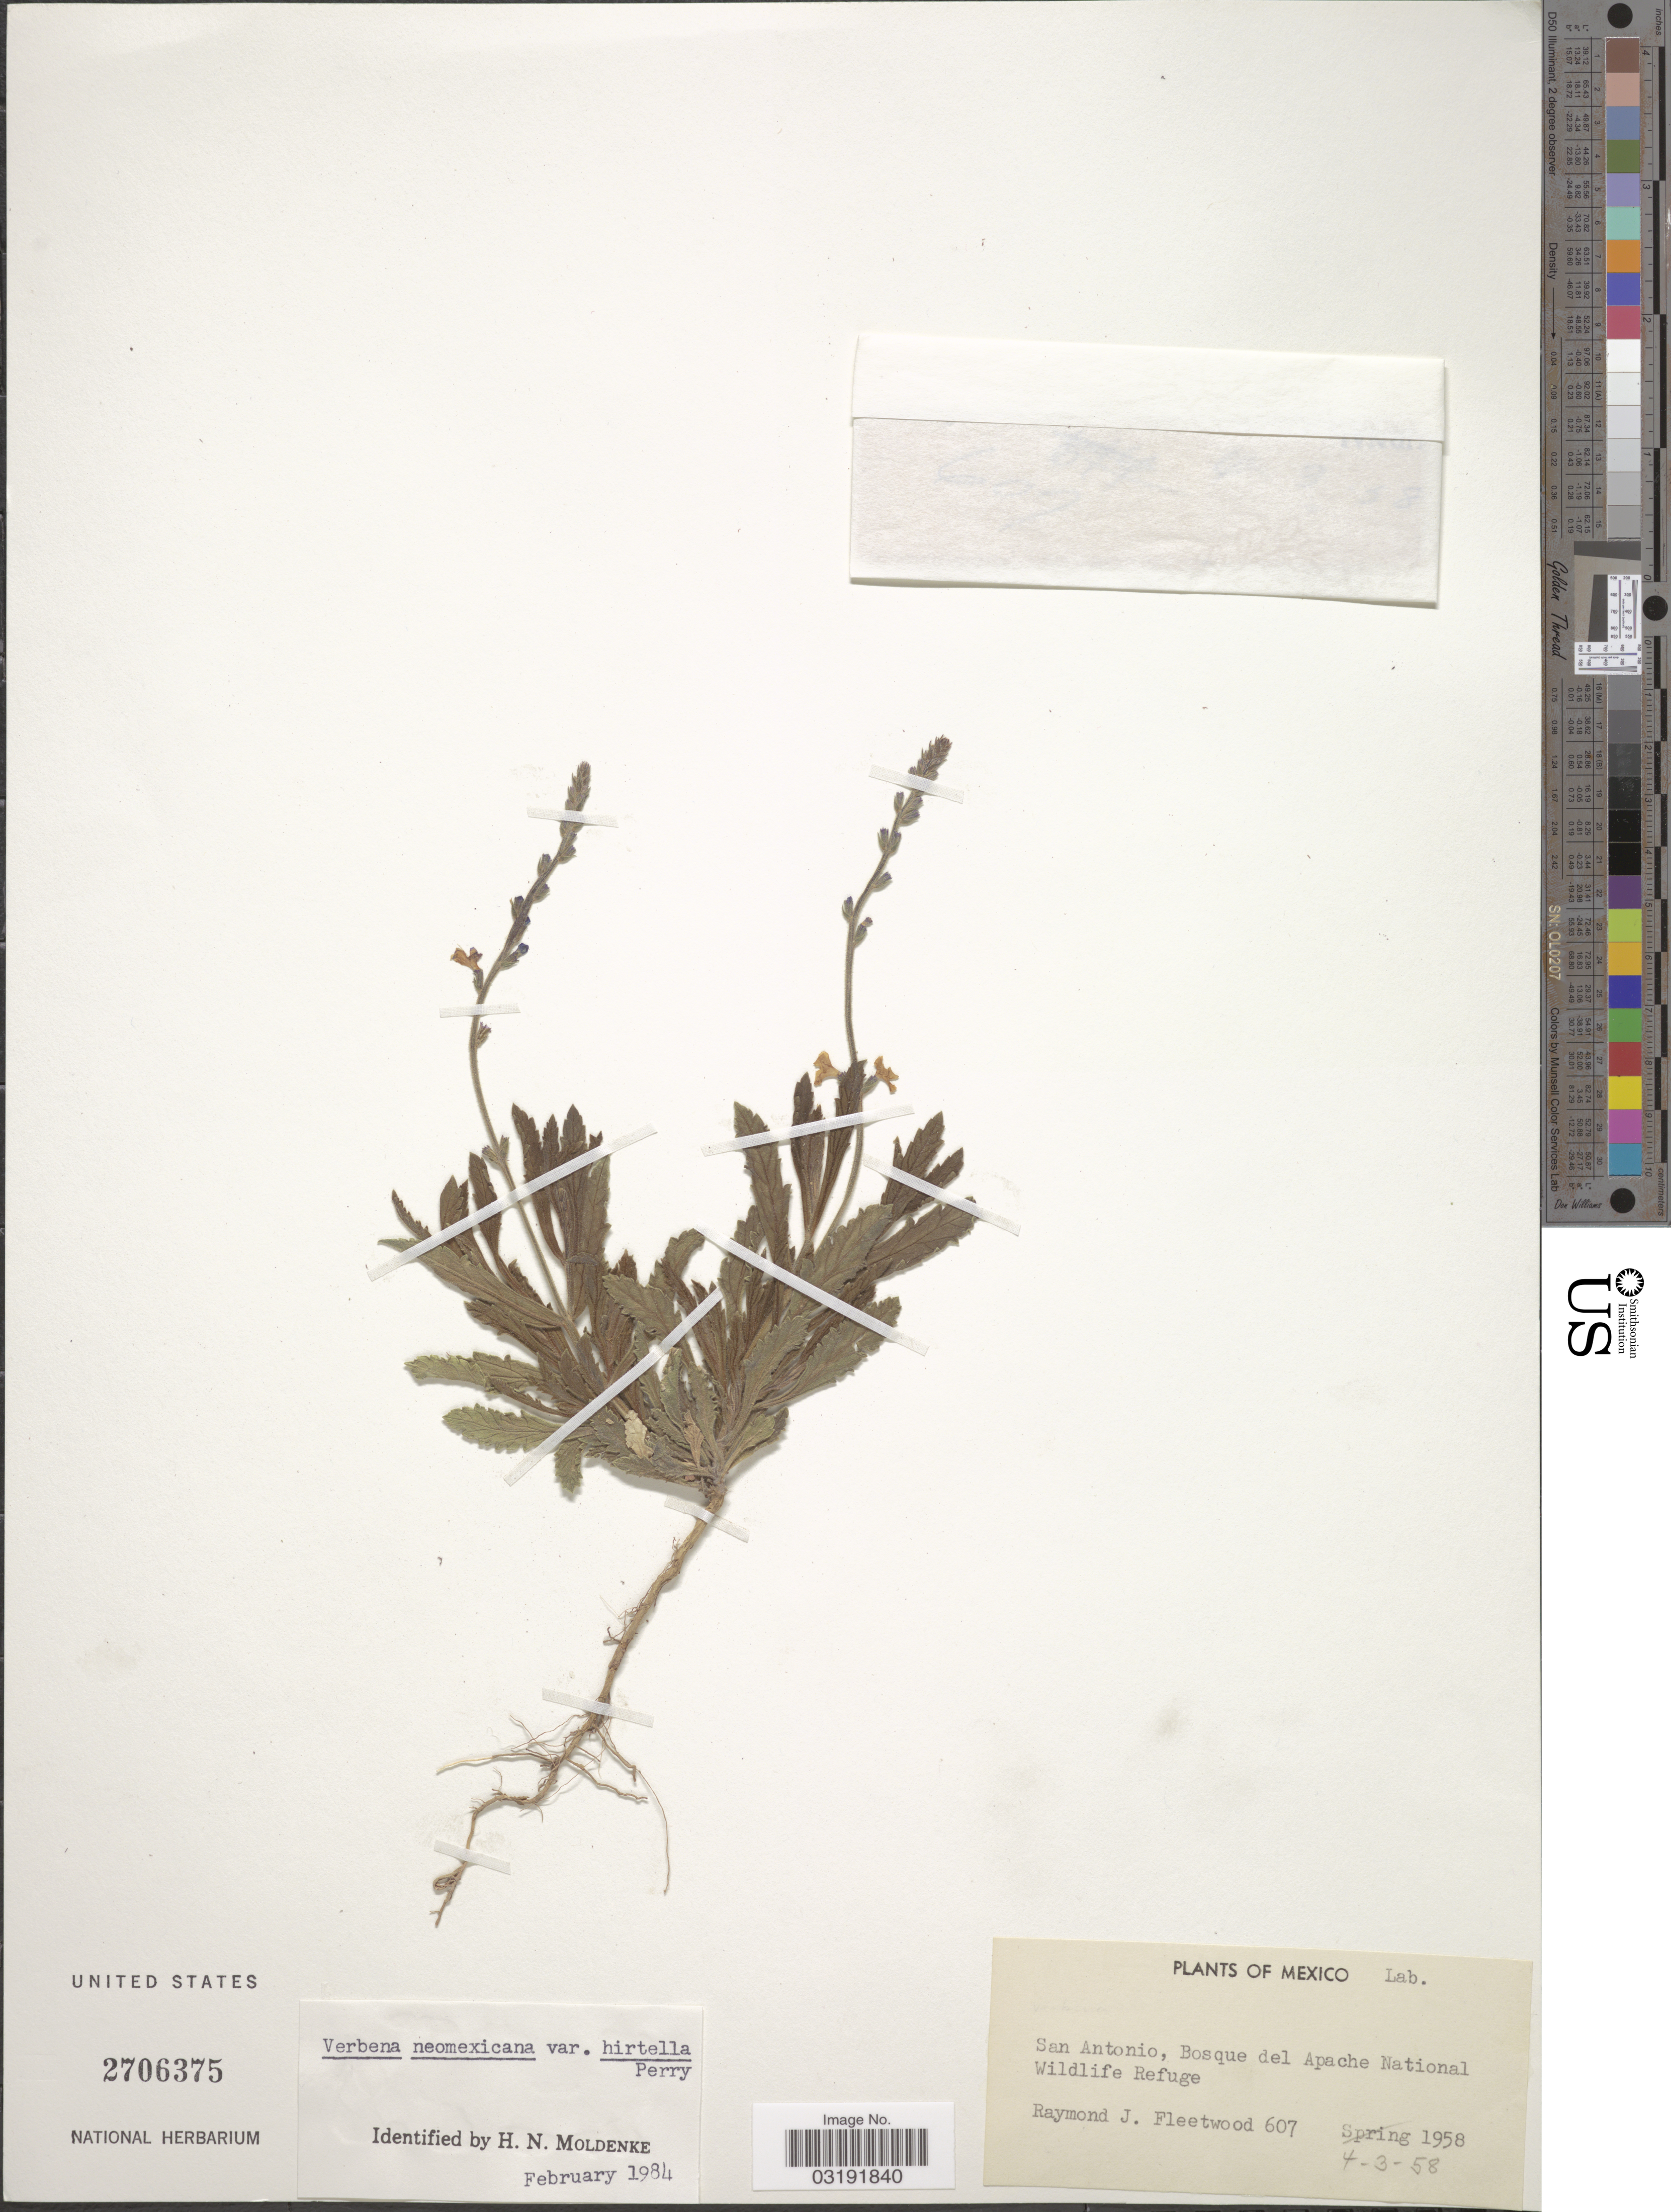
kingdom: Plantae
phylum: Tracheophyta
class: Magnoliopsida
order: Lamiales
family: Verbenaceae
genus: Verbena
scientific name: Verbena neomexicana var. hirtella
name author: L.M. Perry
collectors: R. J. Fleetwood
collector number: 607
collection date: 1958-04-03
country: Mexico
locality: San Antonio, Bosque del Apache National Wildlife Refuge.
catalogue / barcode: US 2706375